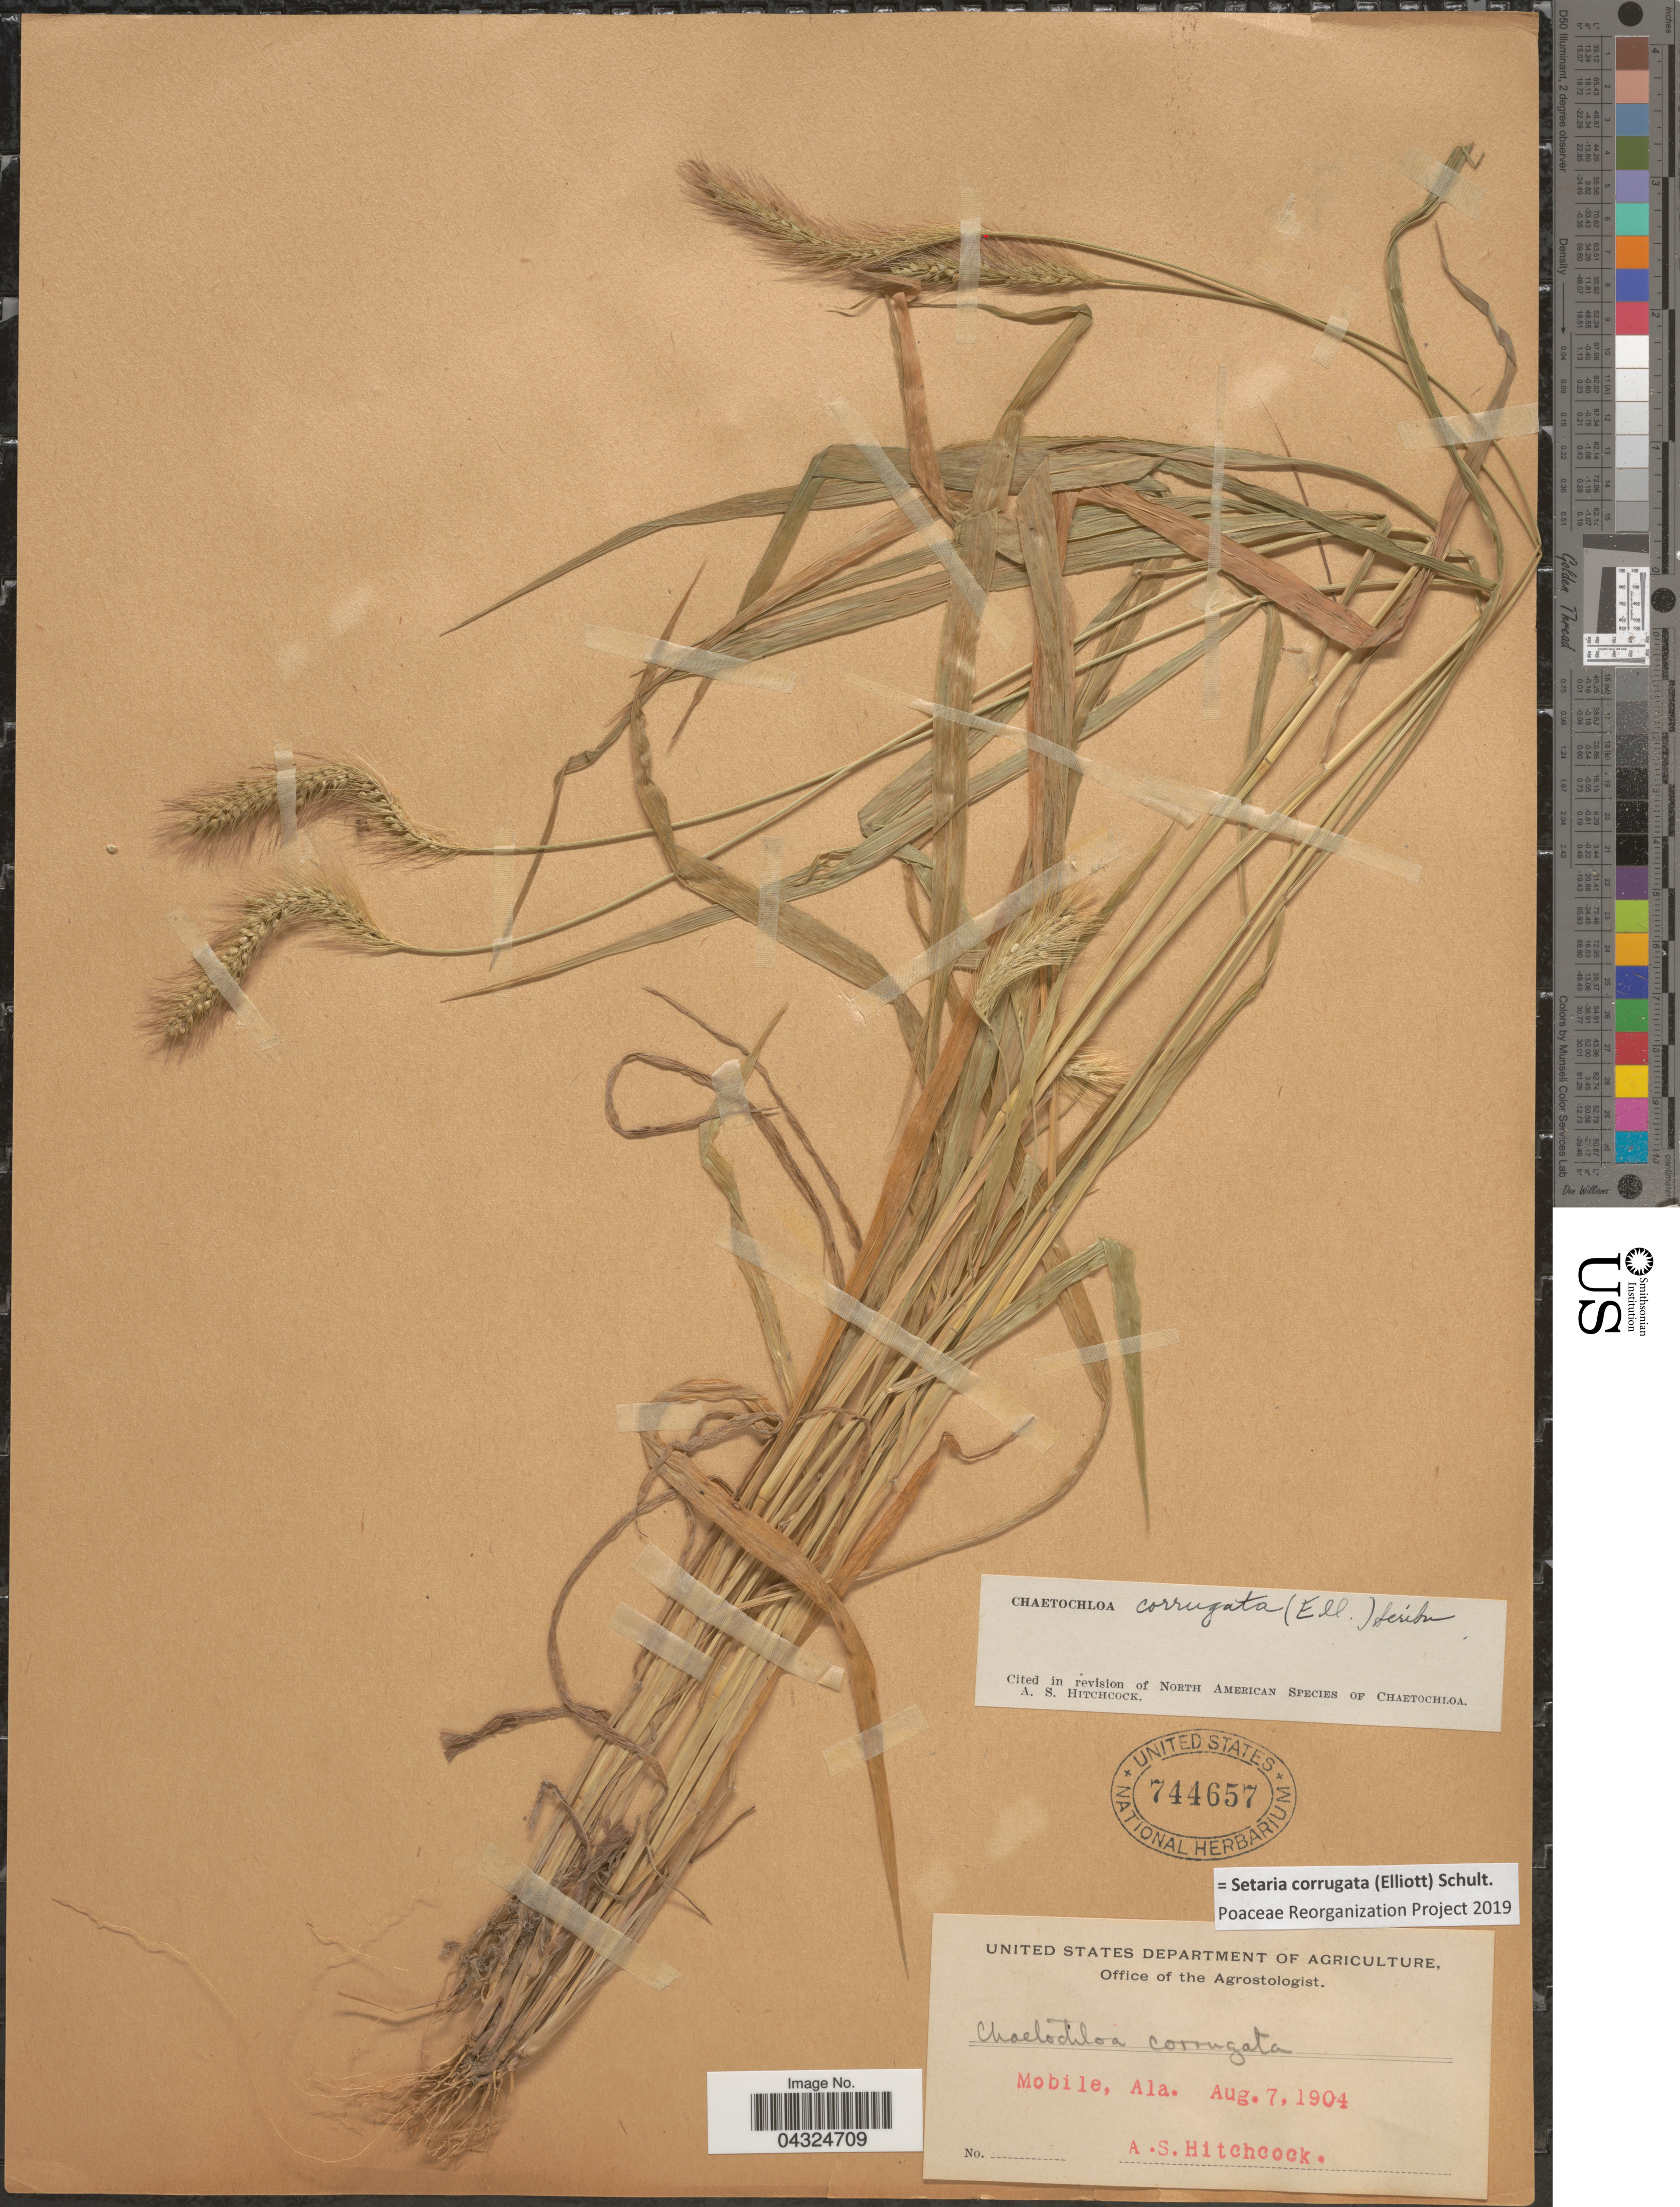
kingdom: Plantae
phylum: Tracheophyta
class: Liliopsida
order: Poales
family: Poaceae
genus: Setaria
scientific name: Setaria corrugata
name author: (Elliott) Schult.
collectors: A. S. Hitchcock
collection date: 1904-08-07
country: United States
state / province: Alabama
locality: Mobile.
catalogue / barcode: US 744657